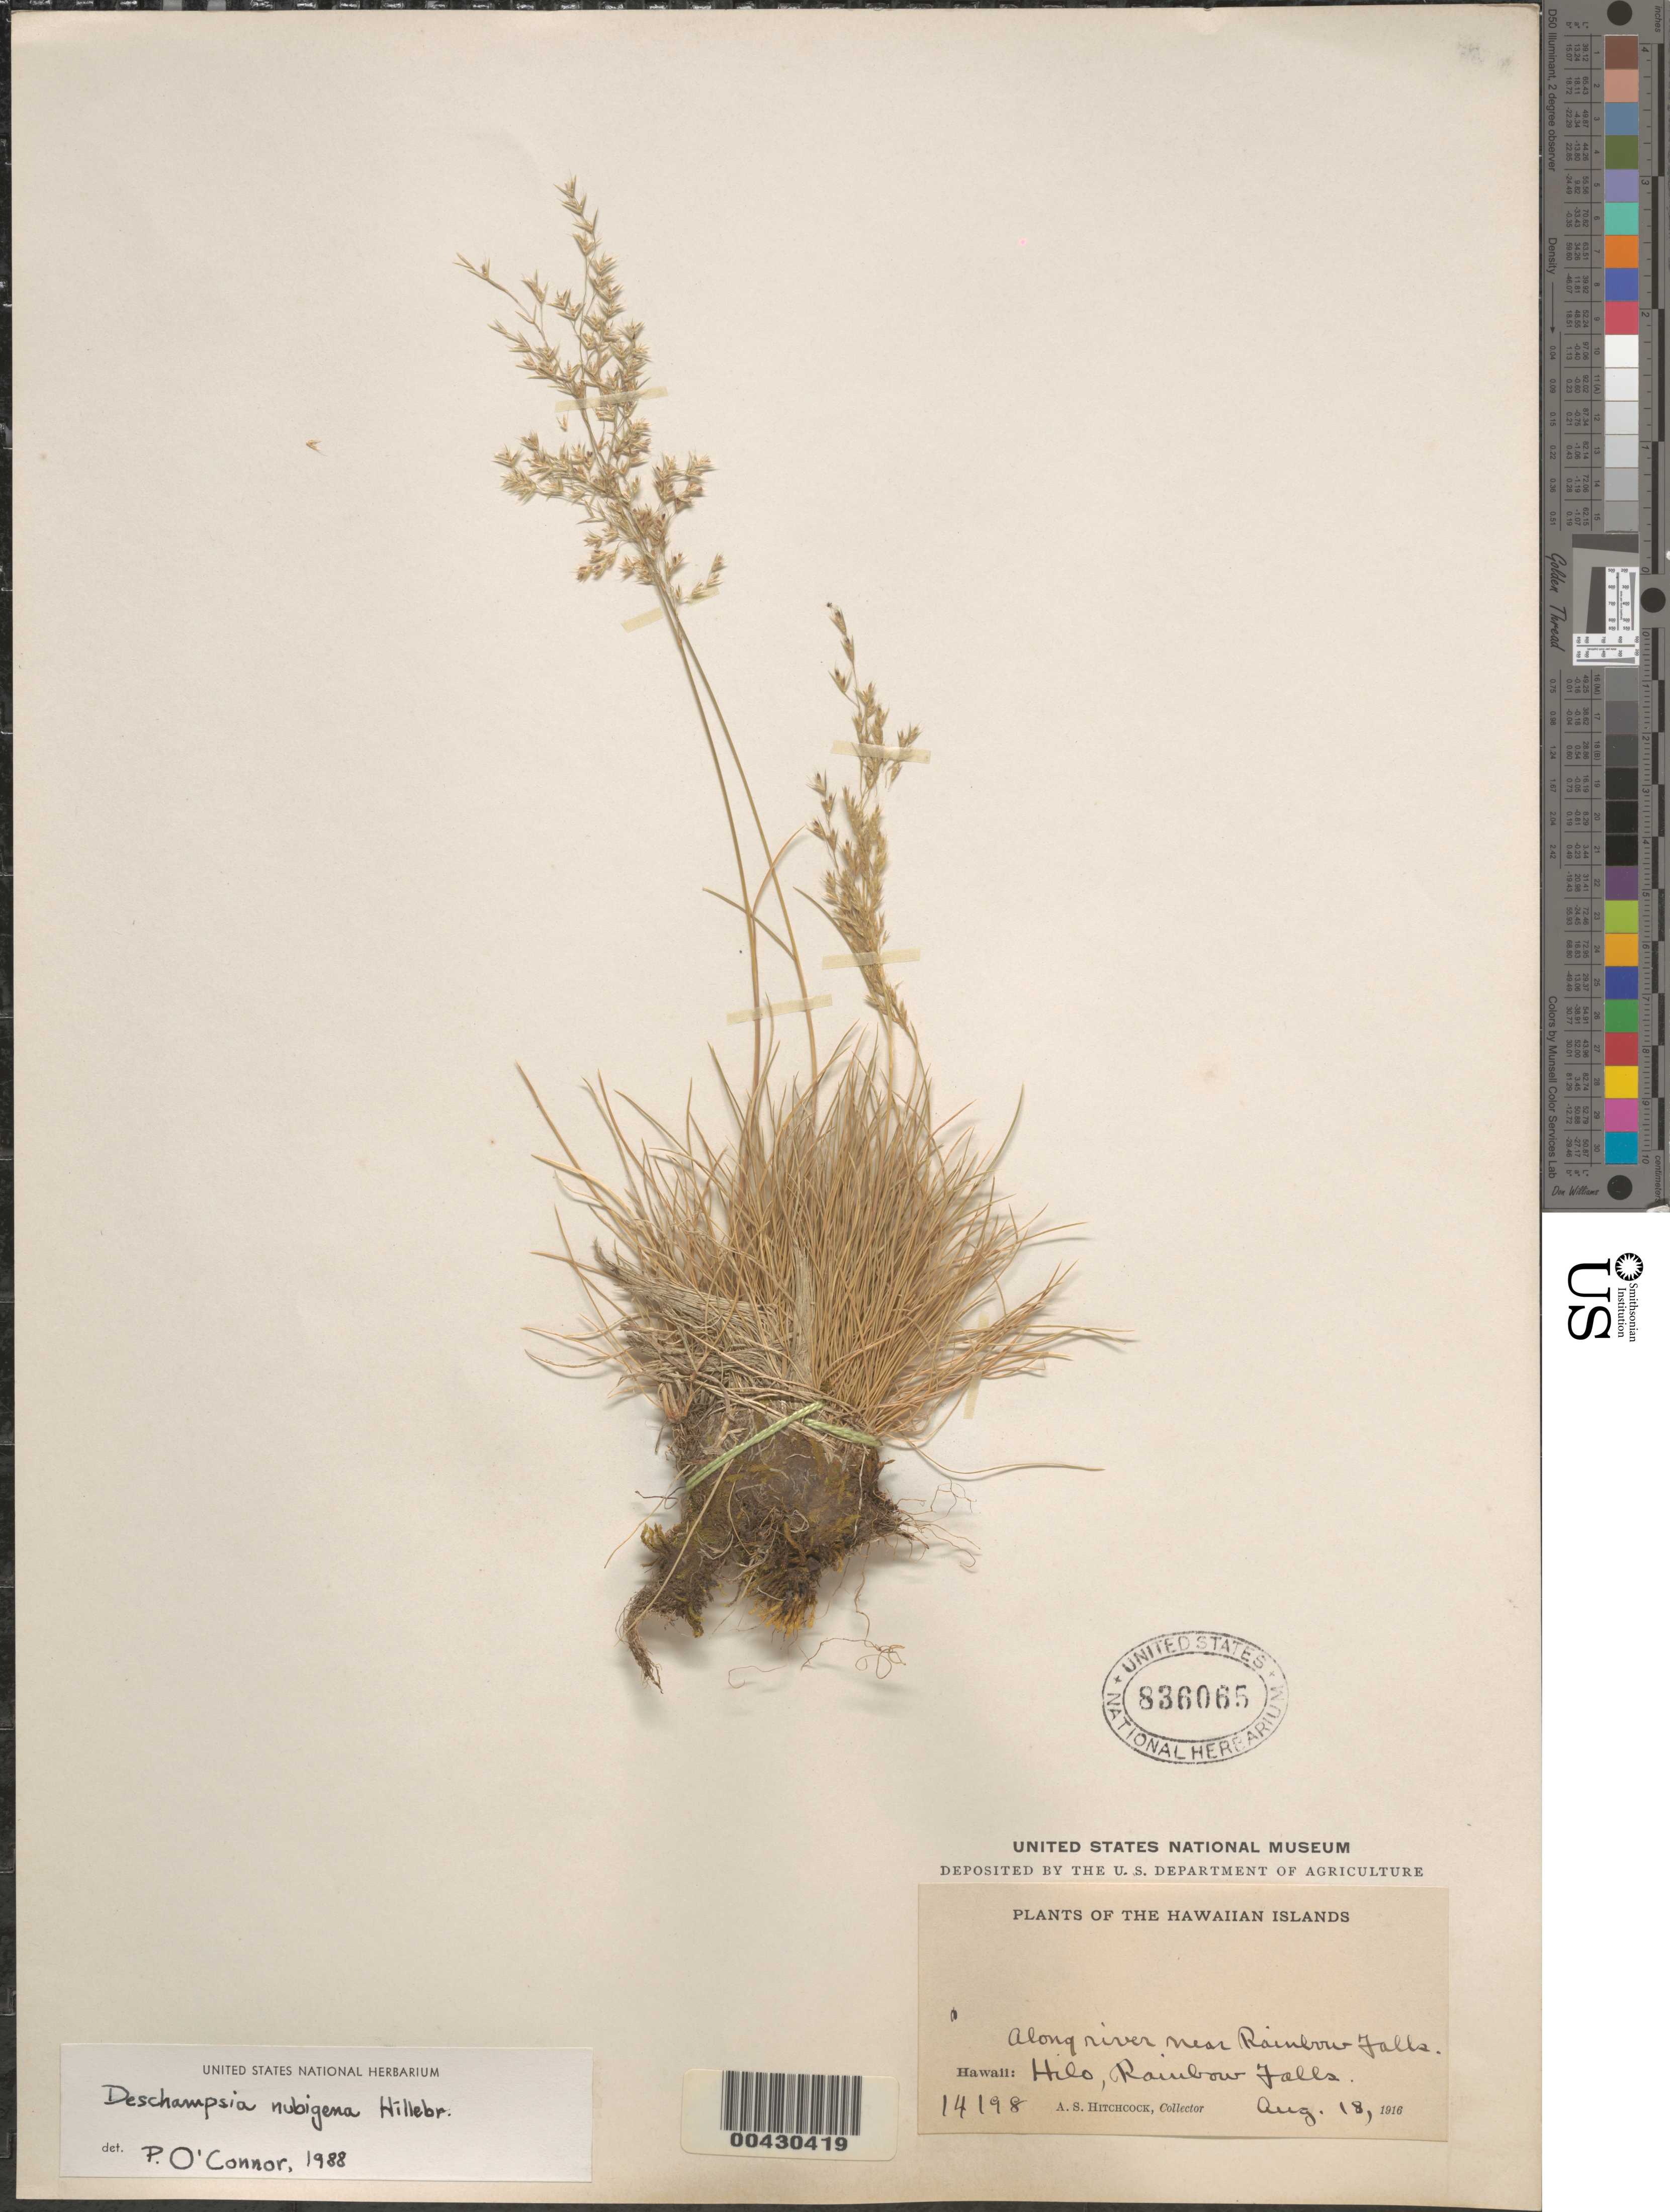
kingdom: Plantae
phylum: Tracheophyta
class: Liliopsida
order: Poales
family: Poaceae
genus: Deschampsia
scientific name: Deschampsia nubigena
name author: Hillebr.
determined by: O'Connor, P.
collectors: A. S. Hitchcock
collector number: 14198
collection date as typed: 18 Aug 1916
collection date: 1916-08-18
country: United States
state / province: Hawaii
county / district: Hawaii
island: Hawaii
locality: Hilo, Rainbow Falls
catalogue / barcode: US 836065